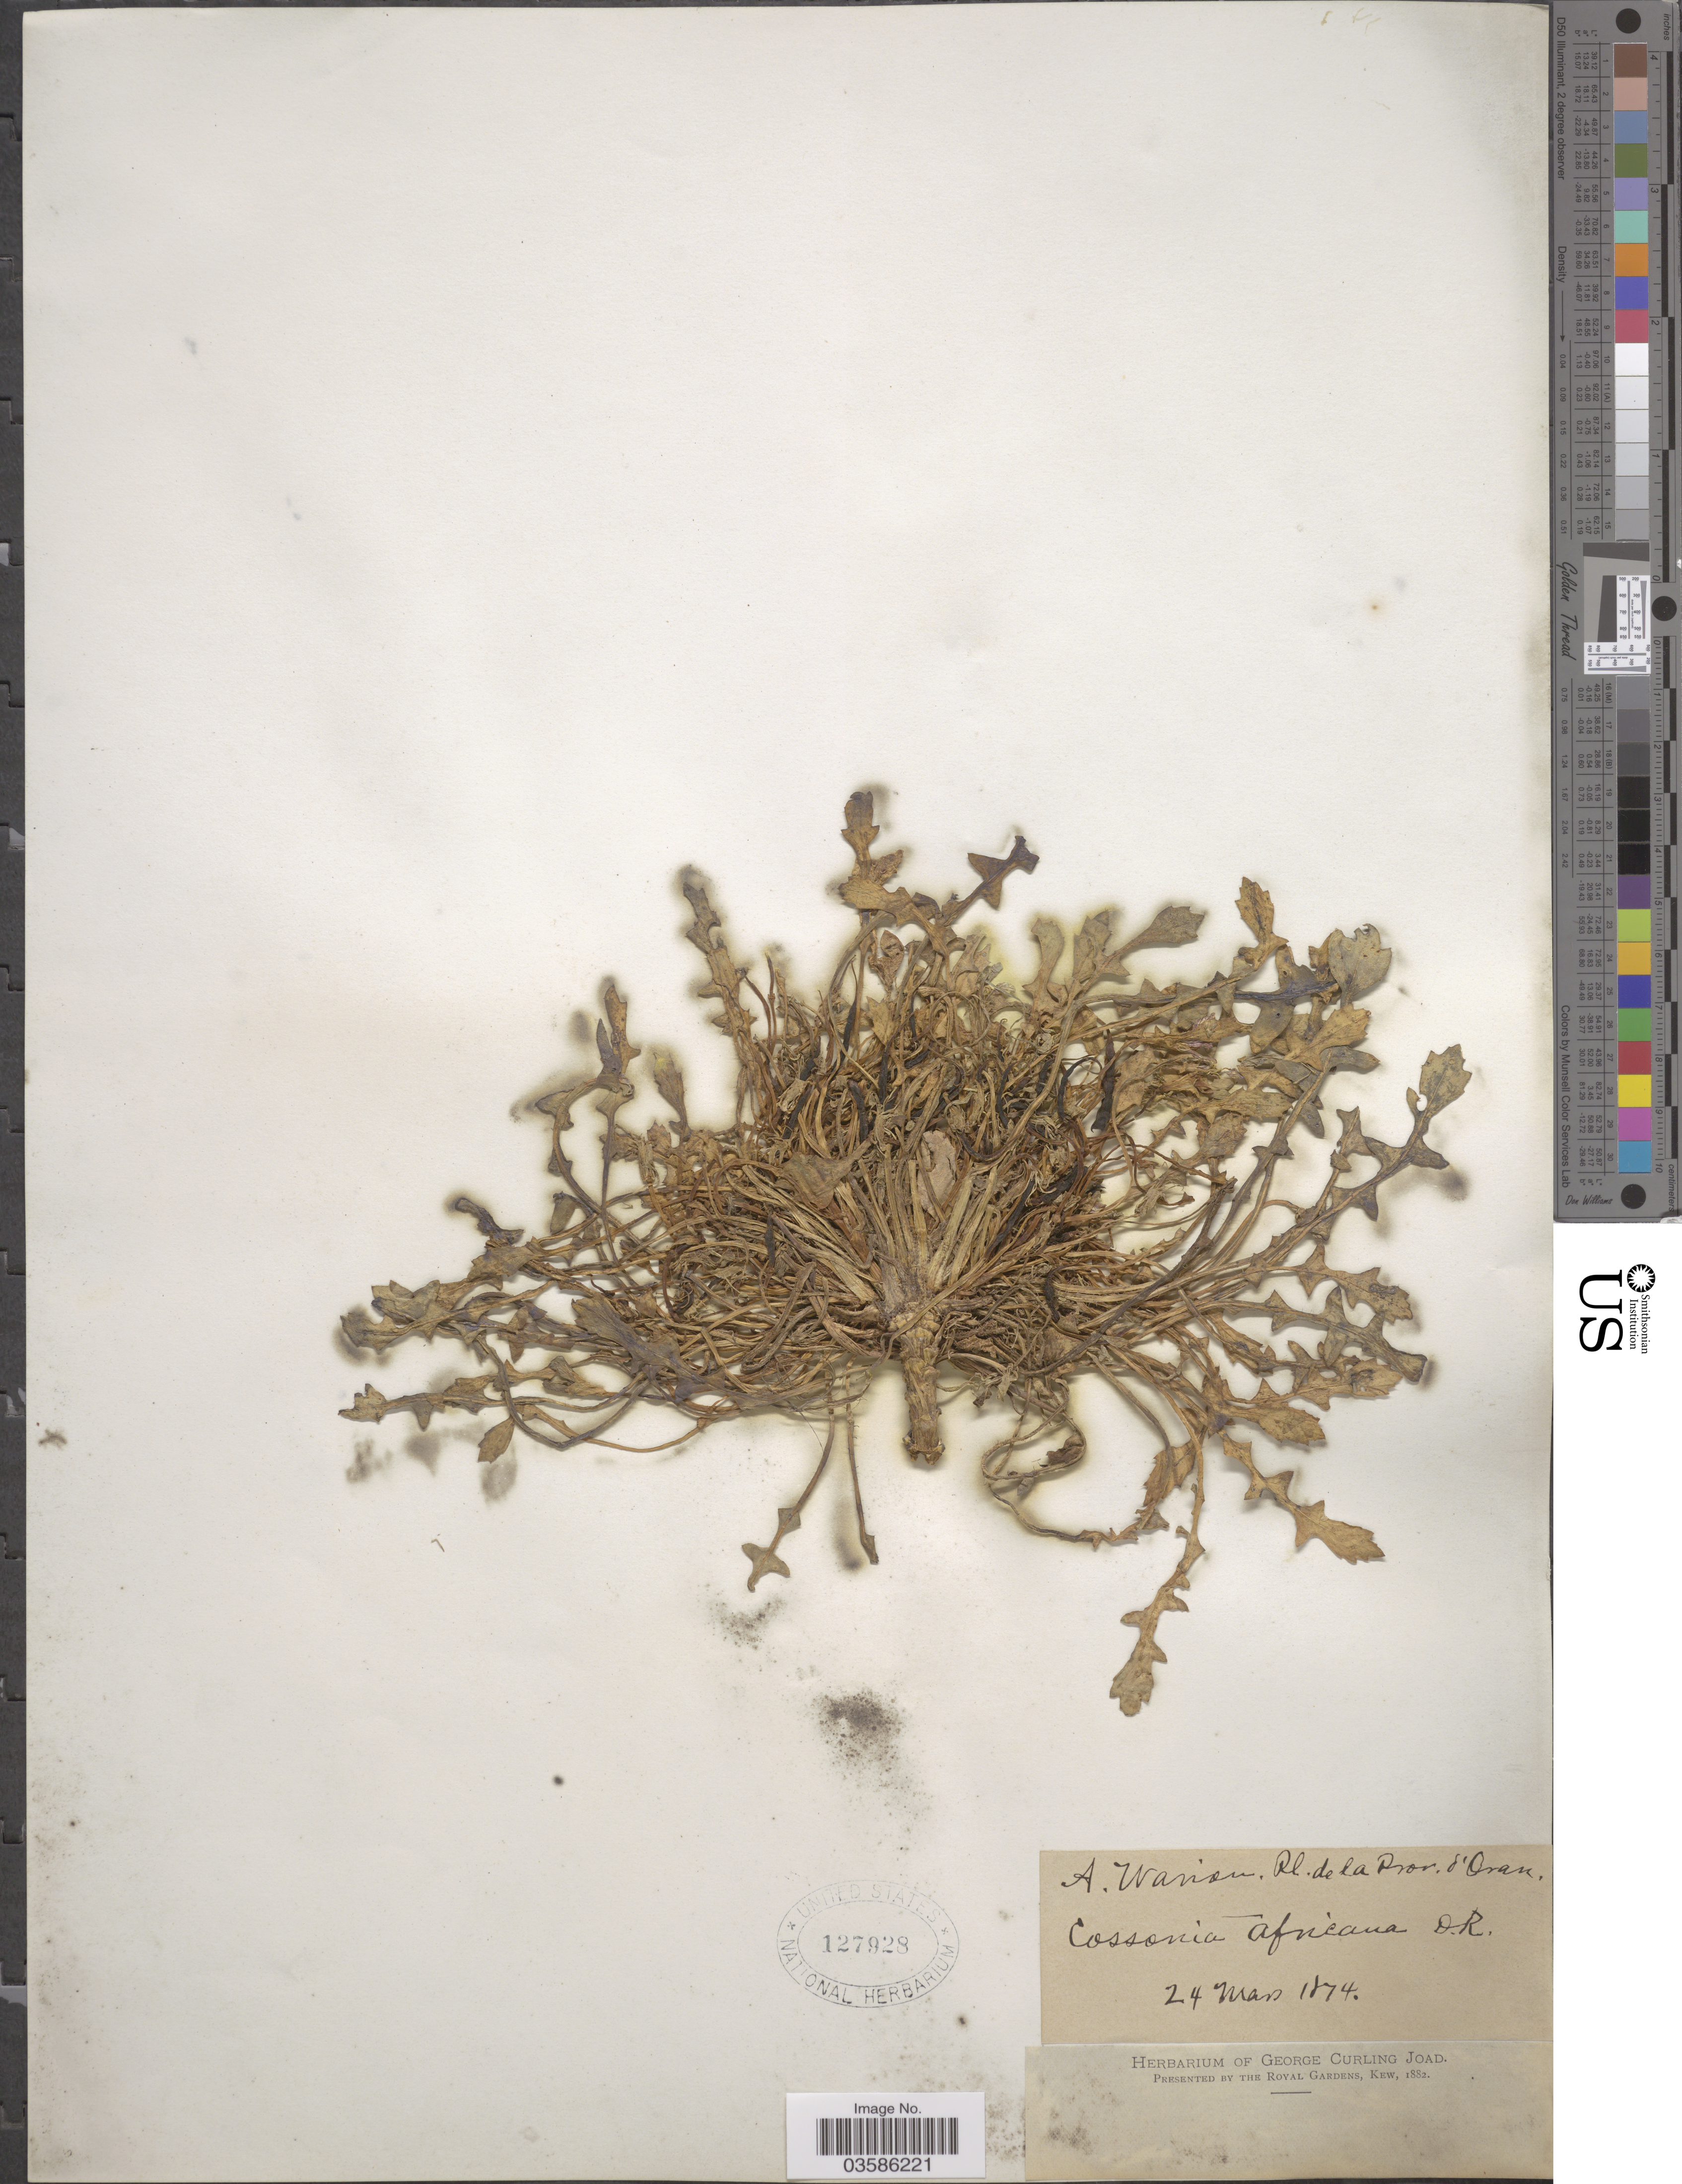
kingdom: Plantae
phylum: Tracheophyta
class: Magnoliopsida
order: Brassicales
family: Brassicaceae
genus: Cossonia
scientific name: Cossonia africana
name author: Durieu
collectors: A. Warion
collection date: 1874-05-24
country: Algeria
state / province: Oran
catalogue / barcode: US 127928